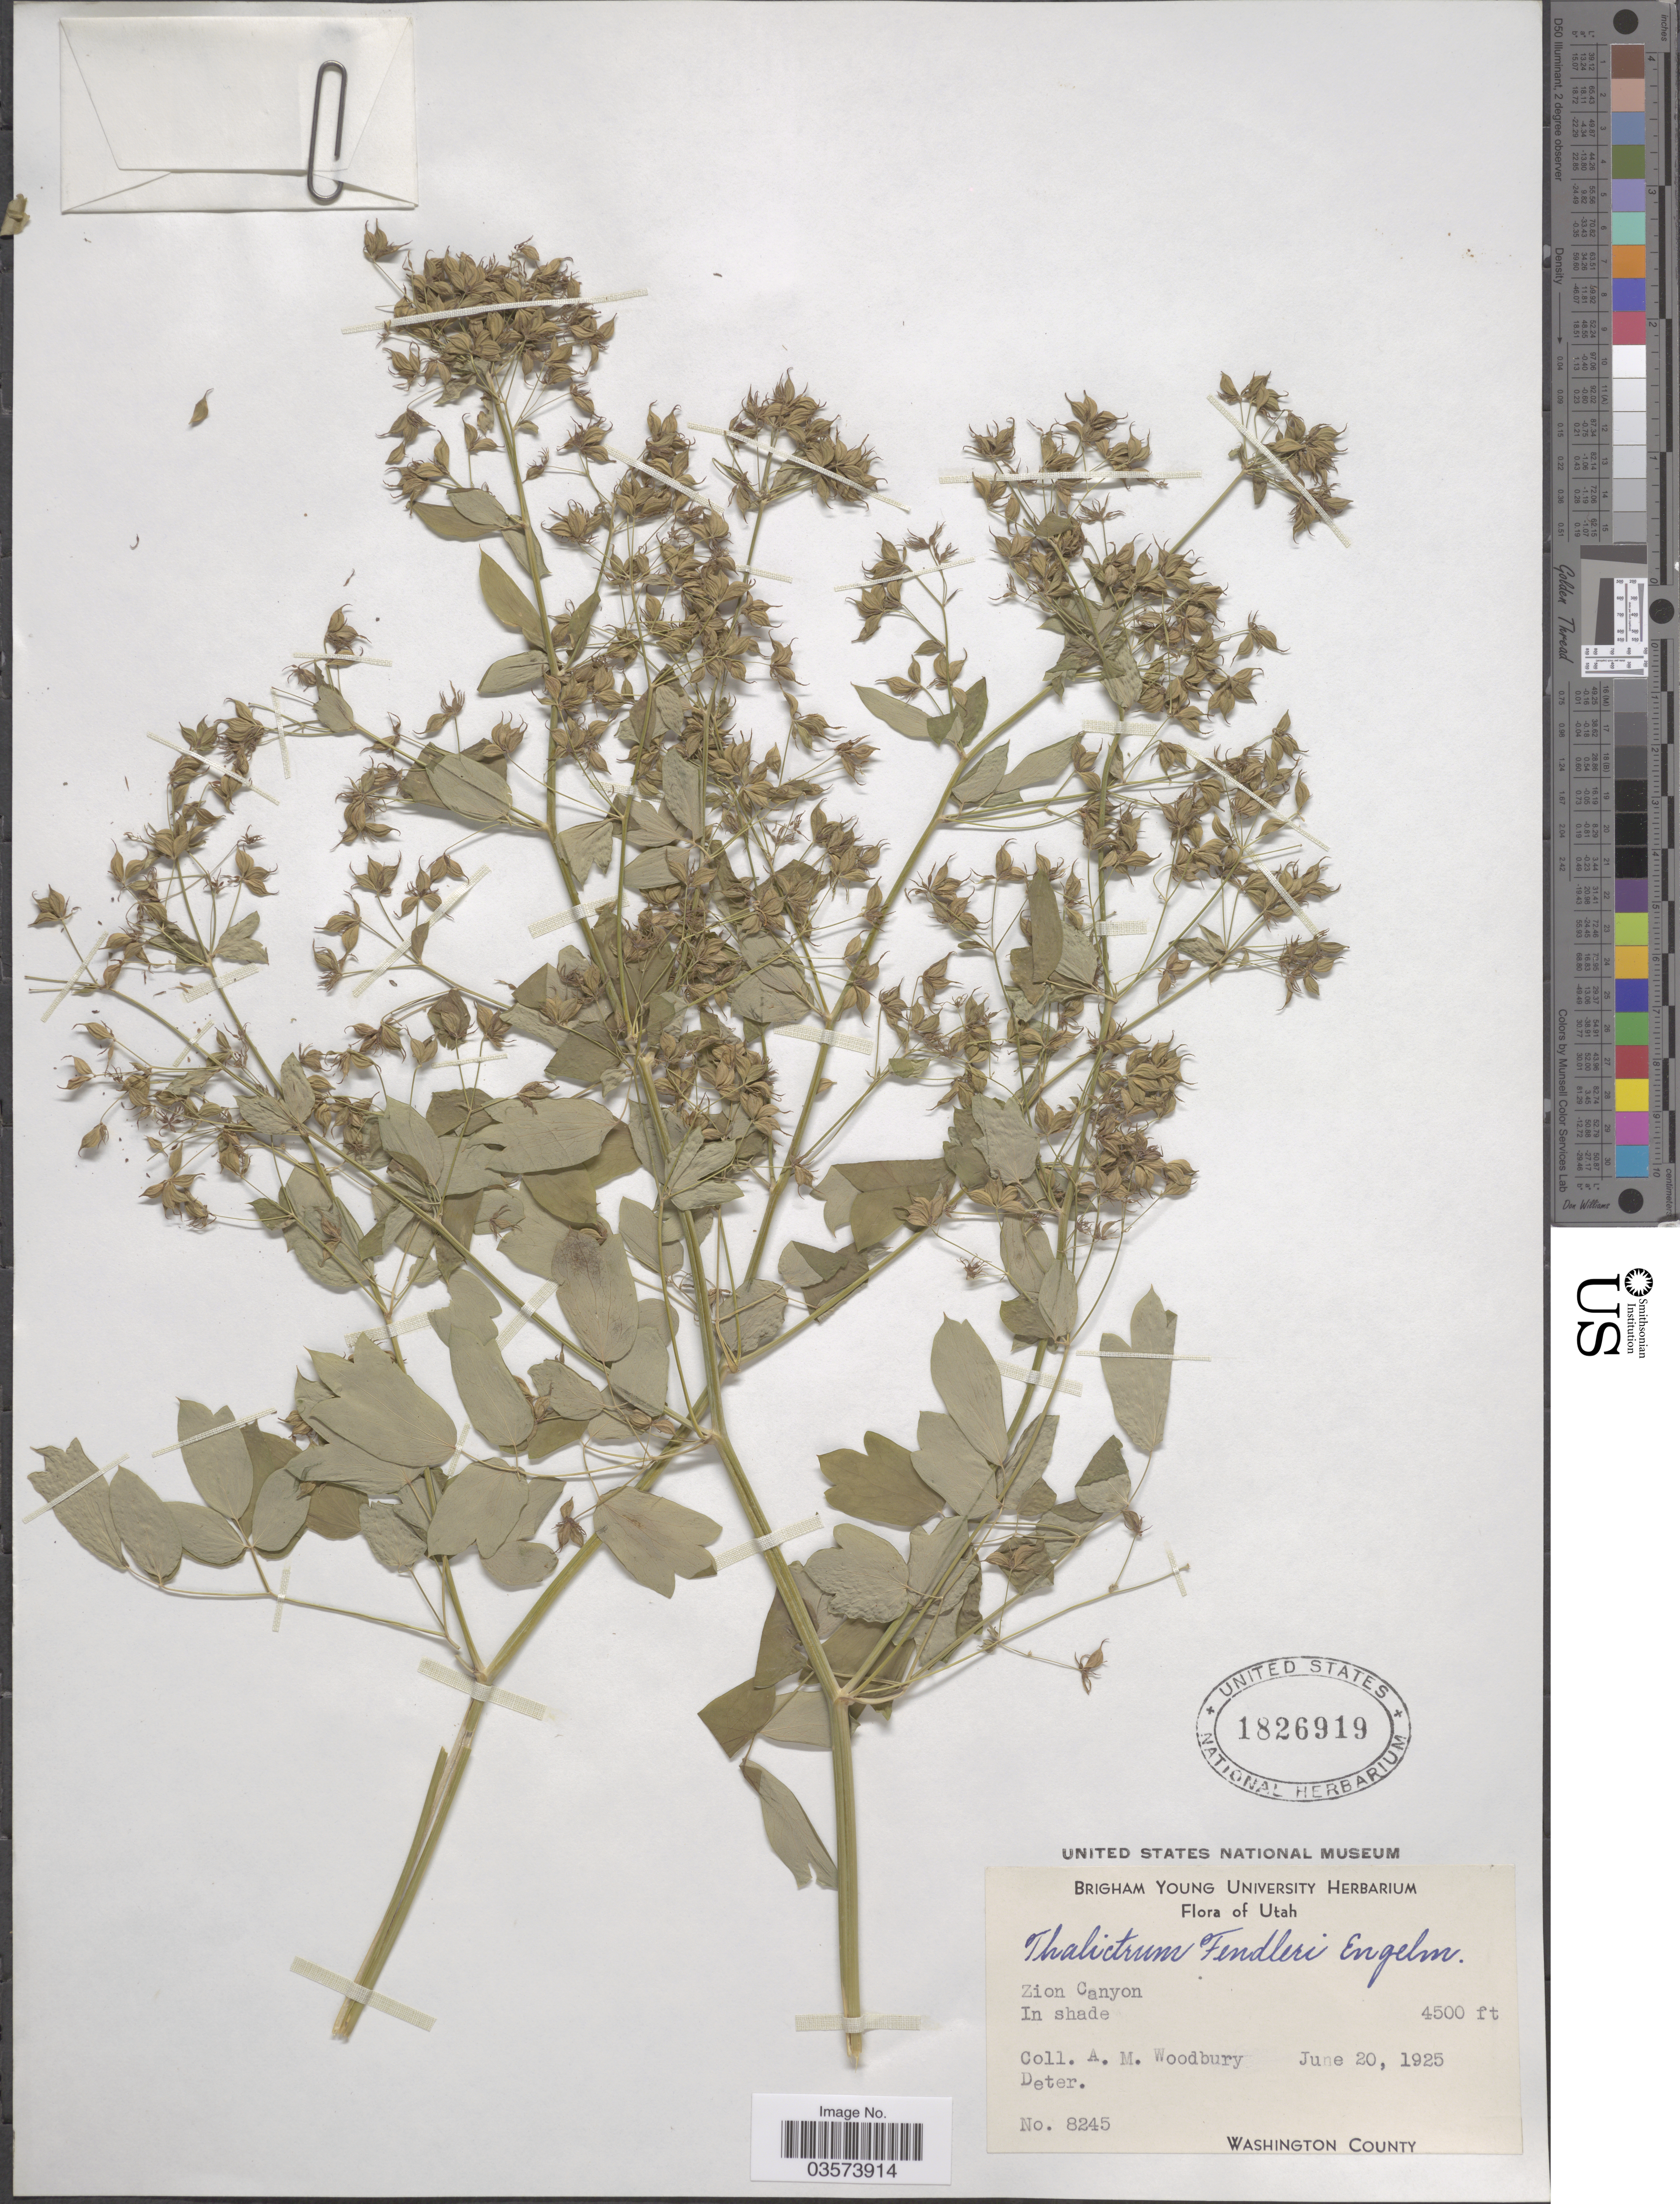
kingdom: Plantae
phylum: Tracheophyta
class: Magnoliopsida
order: Ranunculales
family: Ranunculaceae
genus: Thalictrum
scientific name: Thalictrum fendleri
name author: Engelm. ex A. Gray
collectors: A. M. Woodbury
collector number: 8245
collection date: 1925-06-20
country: United States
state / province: Utah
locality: Zion Canyon. In shade. Washington County.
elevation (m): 1372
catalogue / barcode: US 1826919